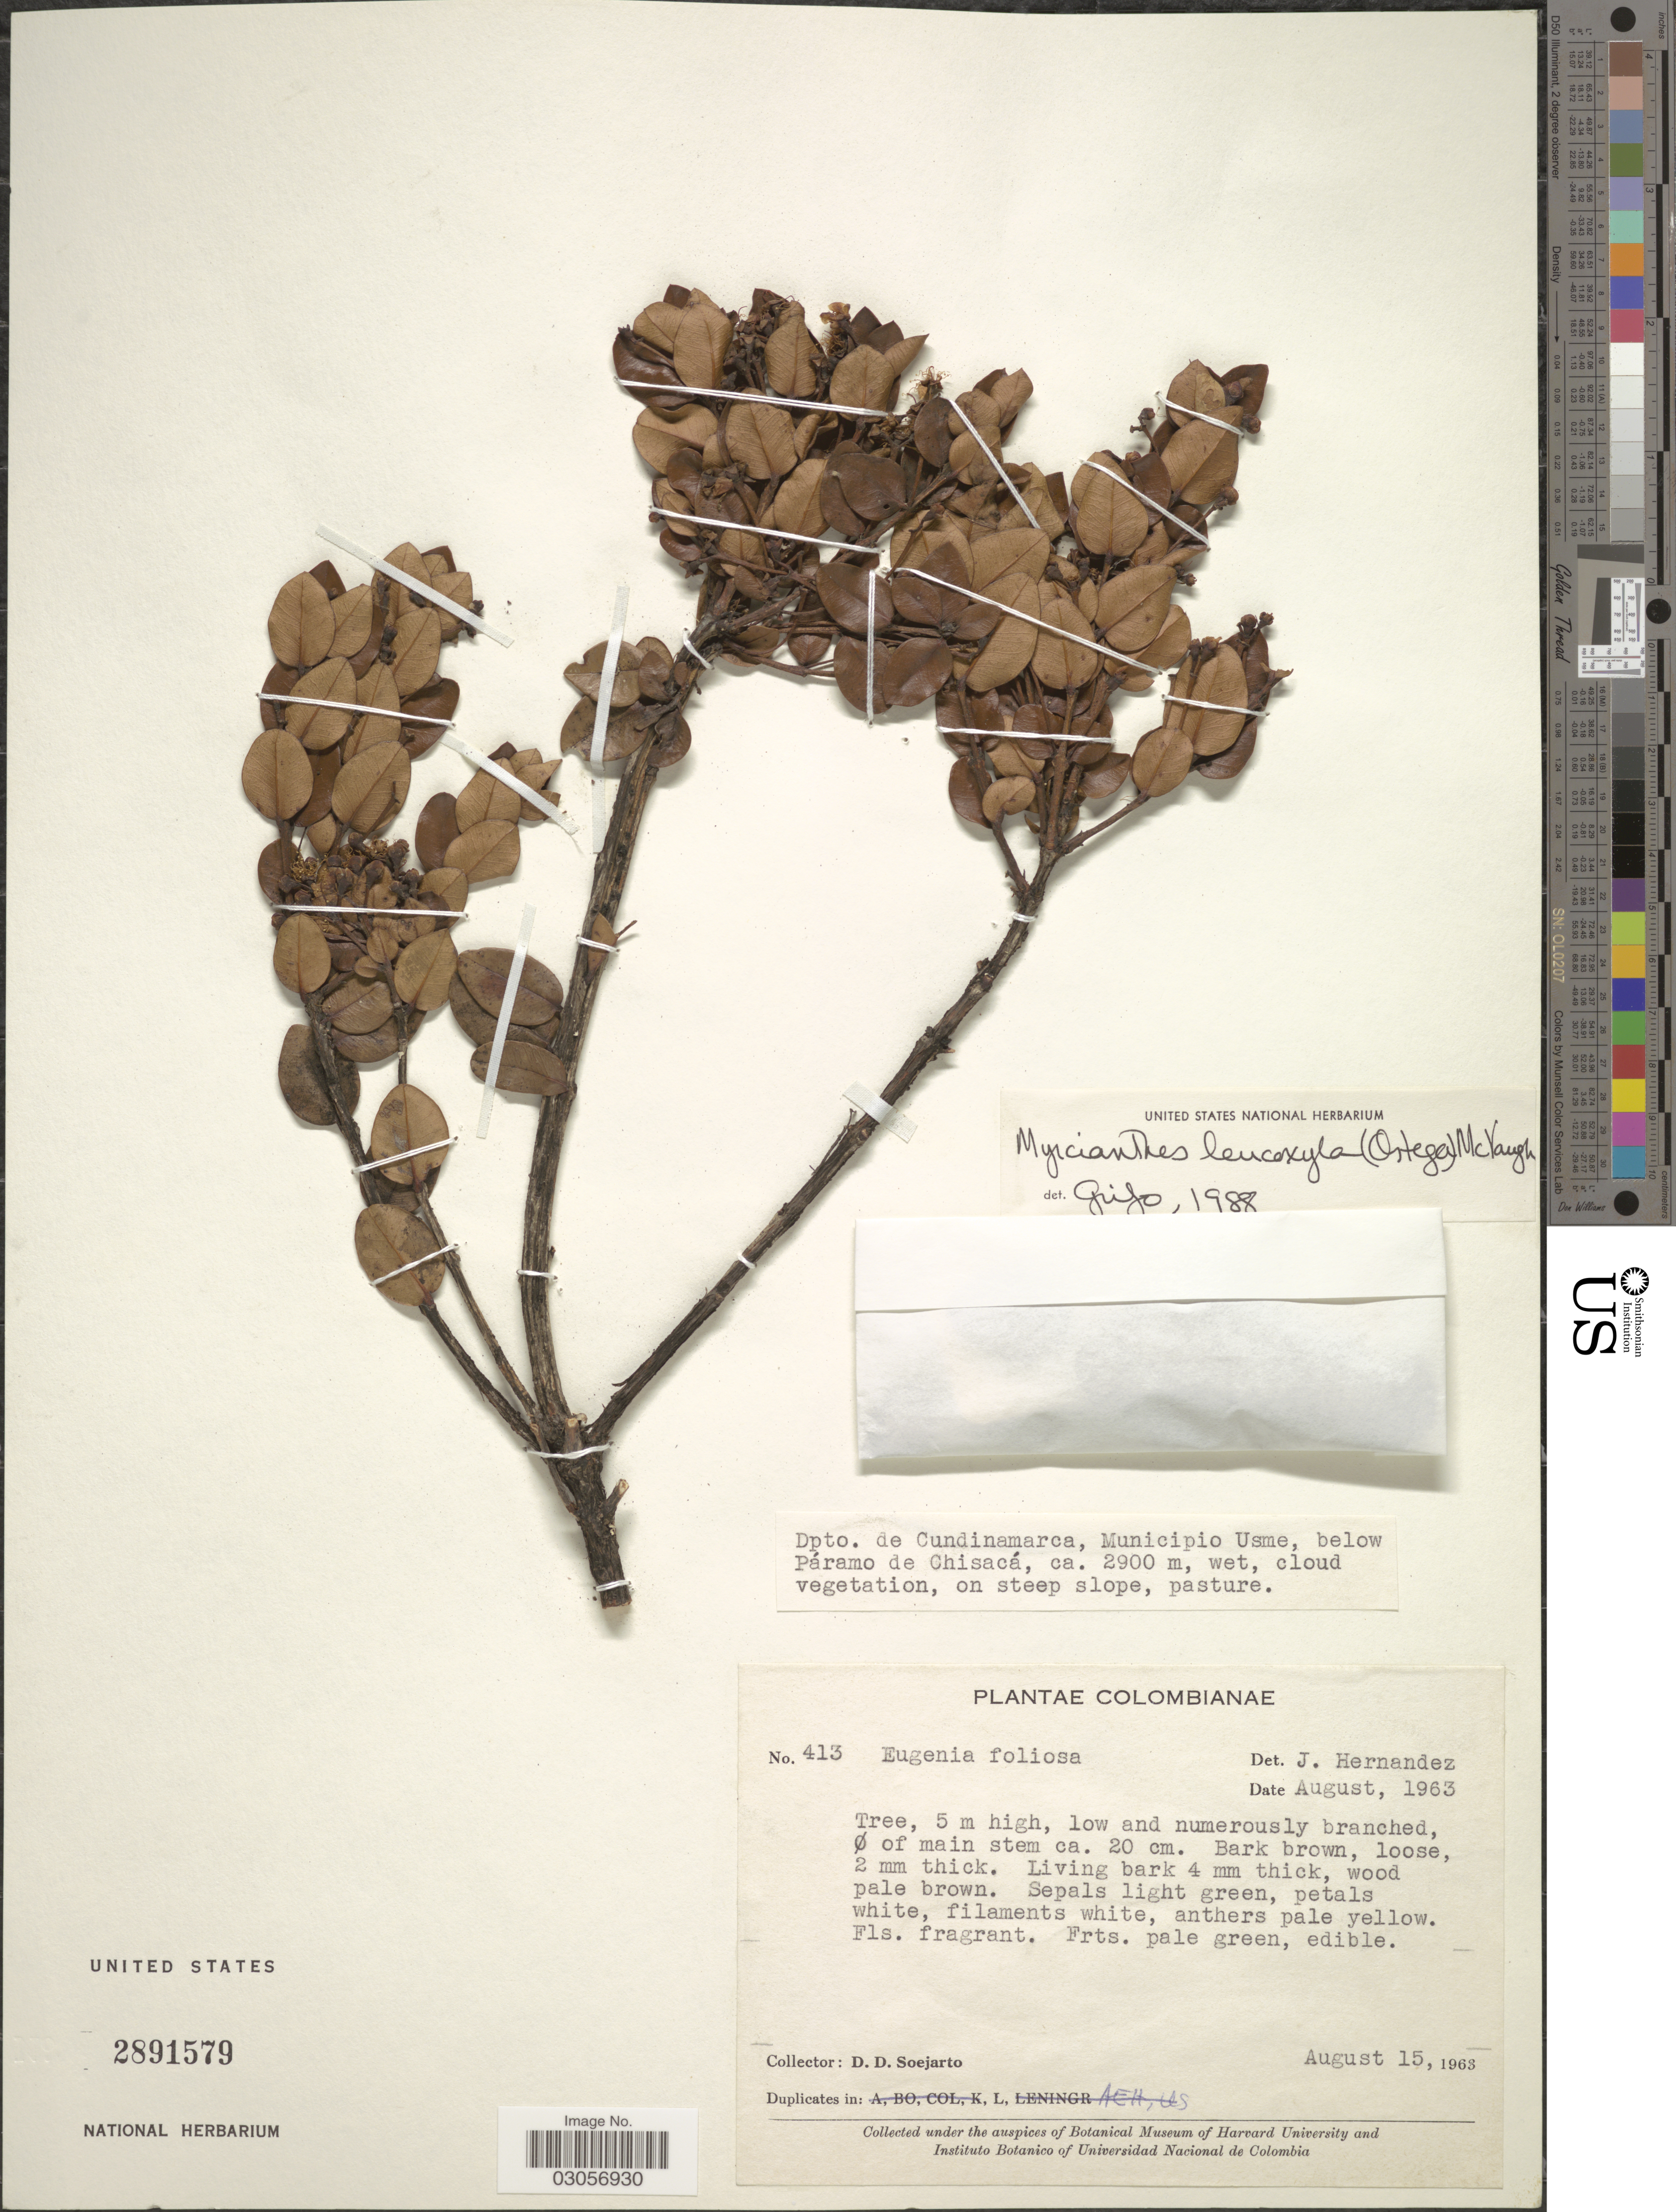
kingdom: Plantae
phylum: Tracheophyta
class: Magnoliopsida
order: Myrtales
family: Myrtaceae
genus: Myrcianthes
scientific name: Myrcianthes leucoxyla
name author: (Ortega) McVaugh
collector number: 413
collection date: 1963-08-15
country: Colombia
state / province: Cundinamarca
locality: Dpto. de Cundinamarca, Municipio Usme, below Páramo de Chisacá.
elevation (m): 2900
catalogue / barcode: US 2891579